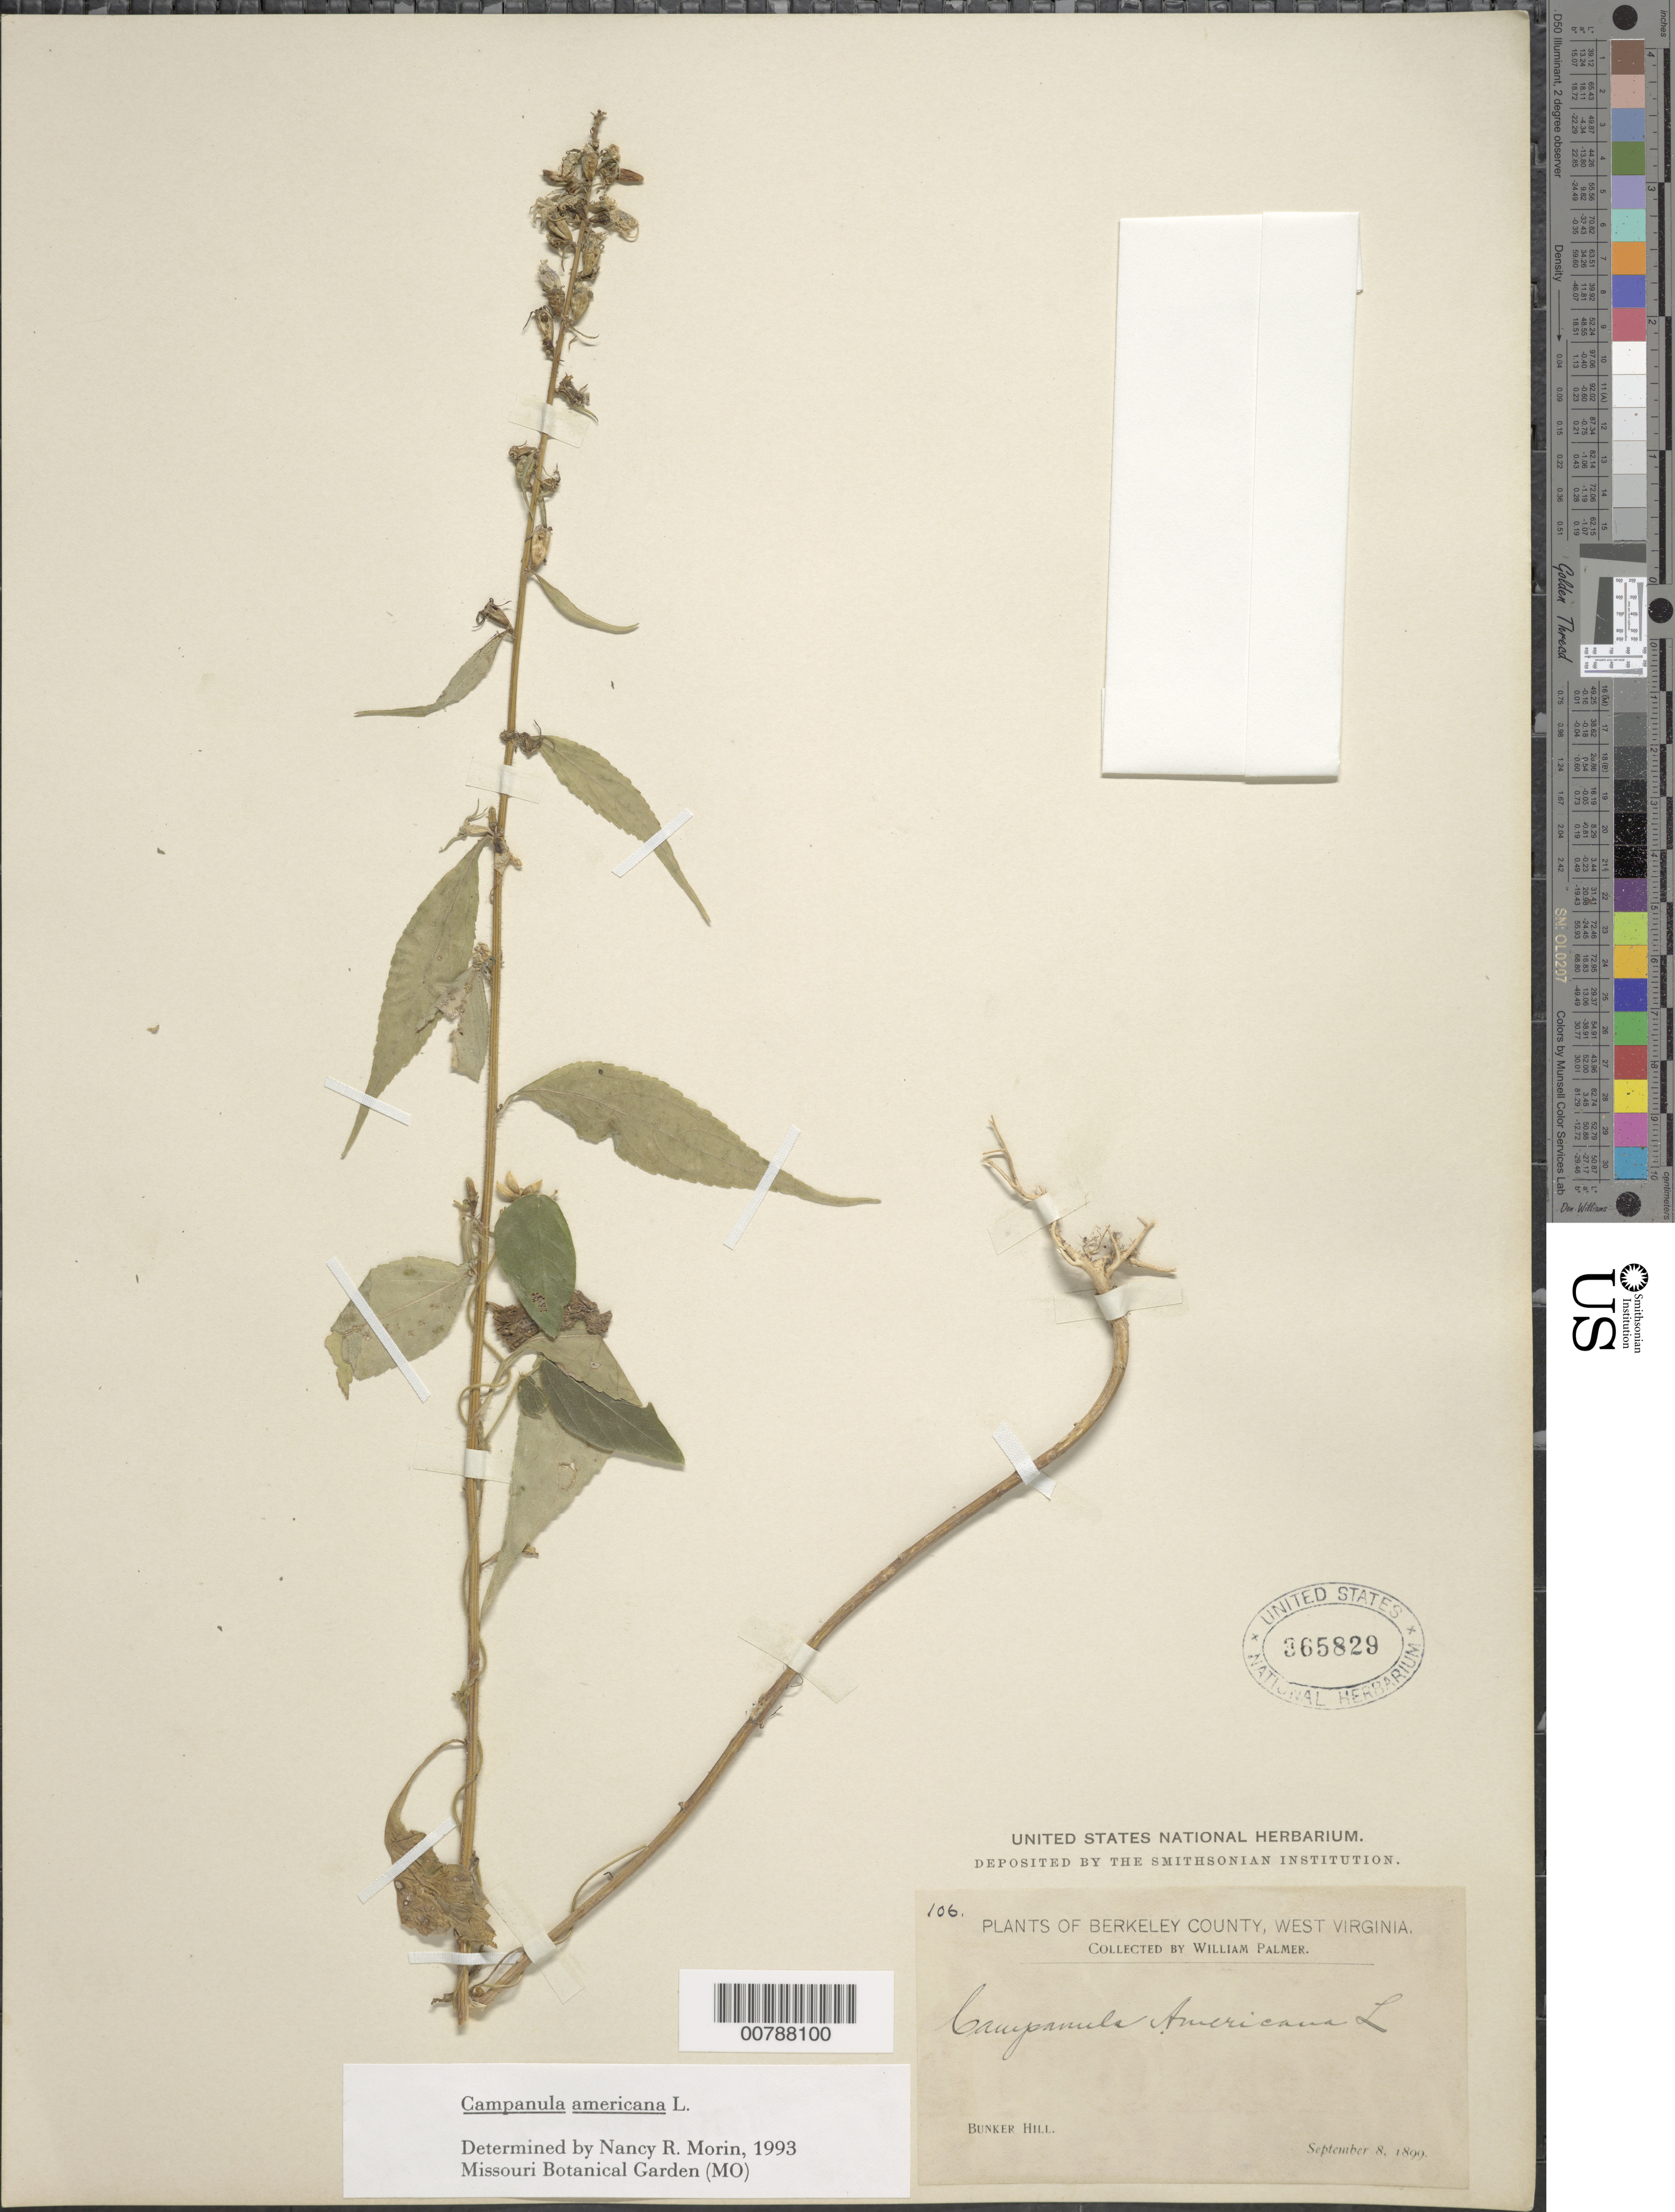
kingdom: Plantae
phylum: Tracheophyta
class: Magnoliopsida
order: Asterales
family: Campanulaceae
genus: Campanula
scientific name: Campanula americana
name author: L.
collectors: W. Palmer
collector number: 106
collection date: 1899-09-08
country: United States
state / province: West Virginia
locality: Bunker Hill.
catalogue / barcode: US 365829